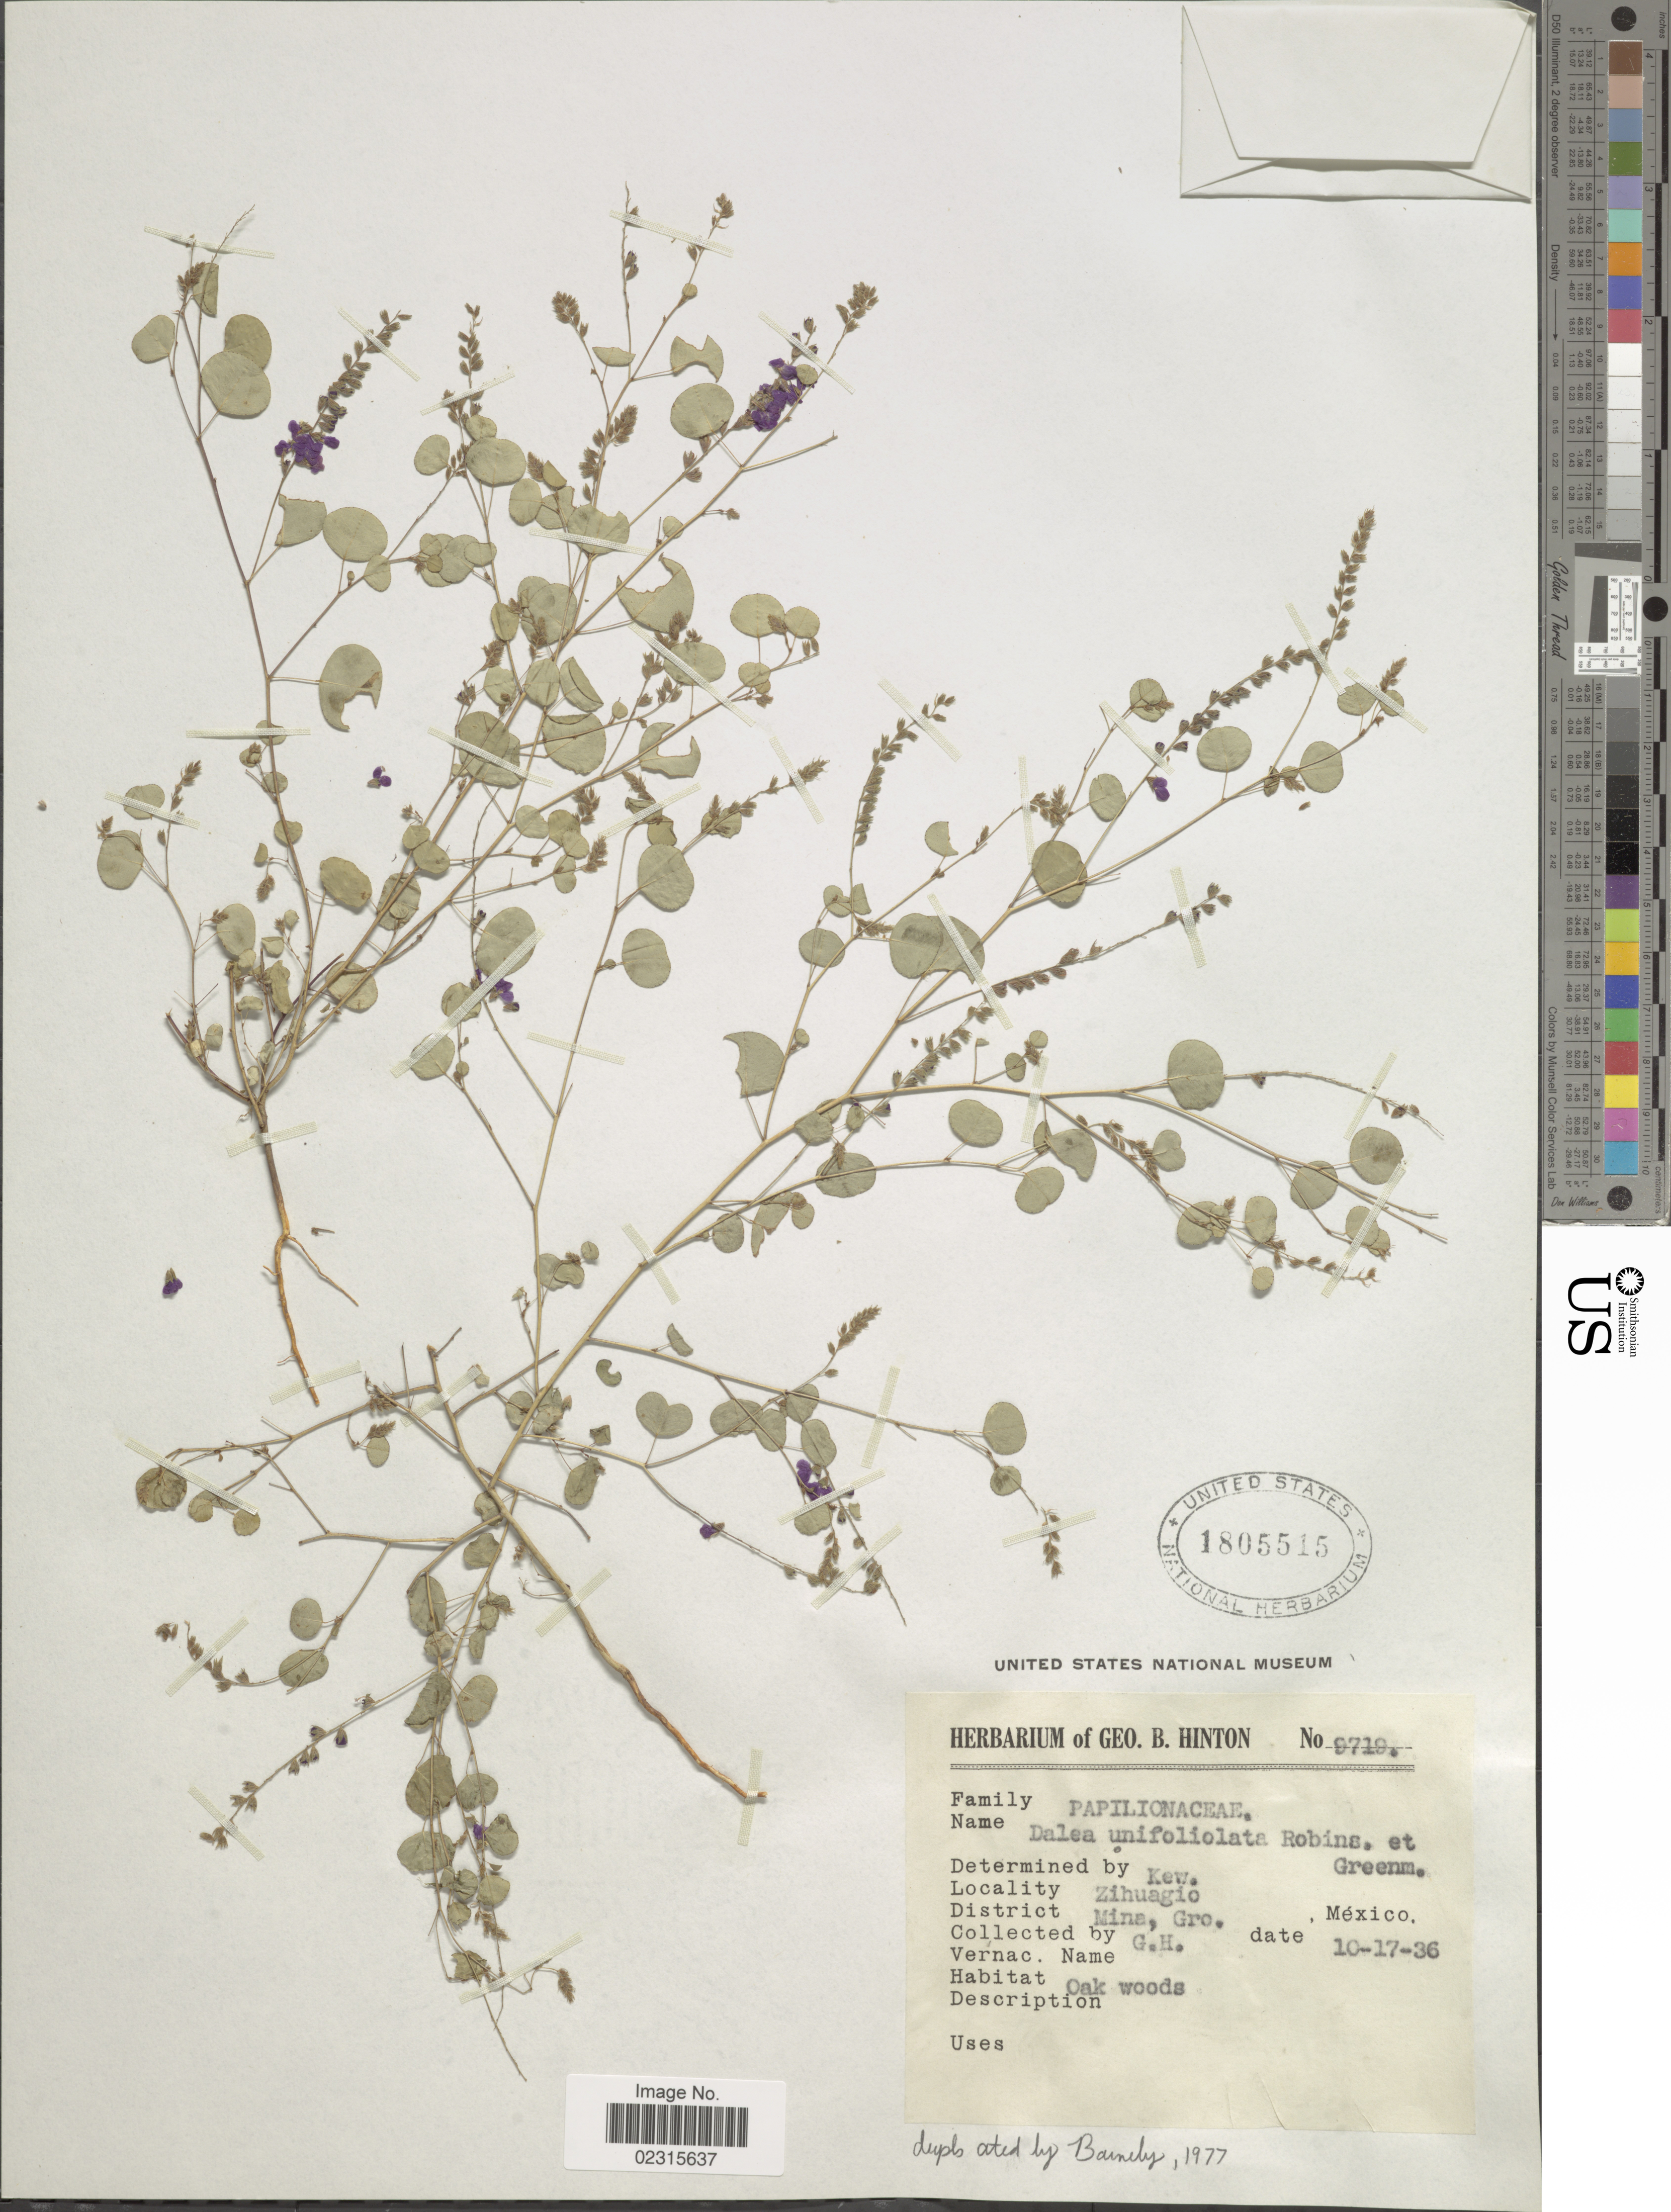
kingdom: Plantae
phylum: Tracheophyta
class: Magnoliopsida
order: Fabales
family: Fabaceae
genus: Marina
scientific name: Marina unifoliolata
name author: (B.L. Rob. & Greenm.) Barneby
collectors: G. B. Hinton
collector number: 9719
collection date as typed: Transcribed d/m/y: 17/10/36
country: Mexico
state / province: Guerrero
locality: Zihuagio, District Mina, Gro.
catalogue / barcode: US 1805515